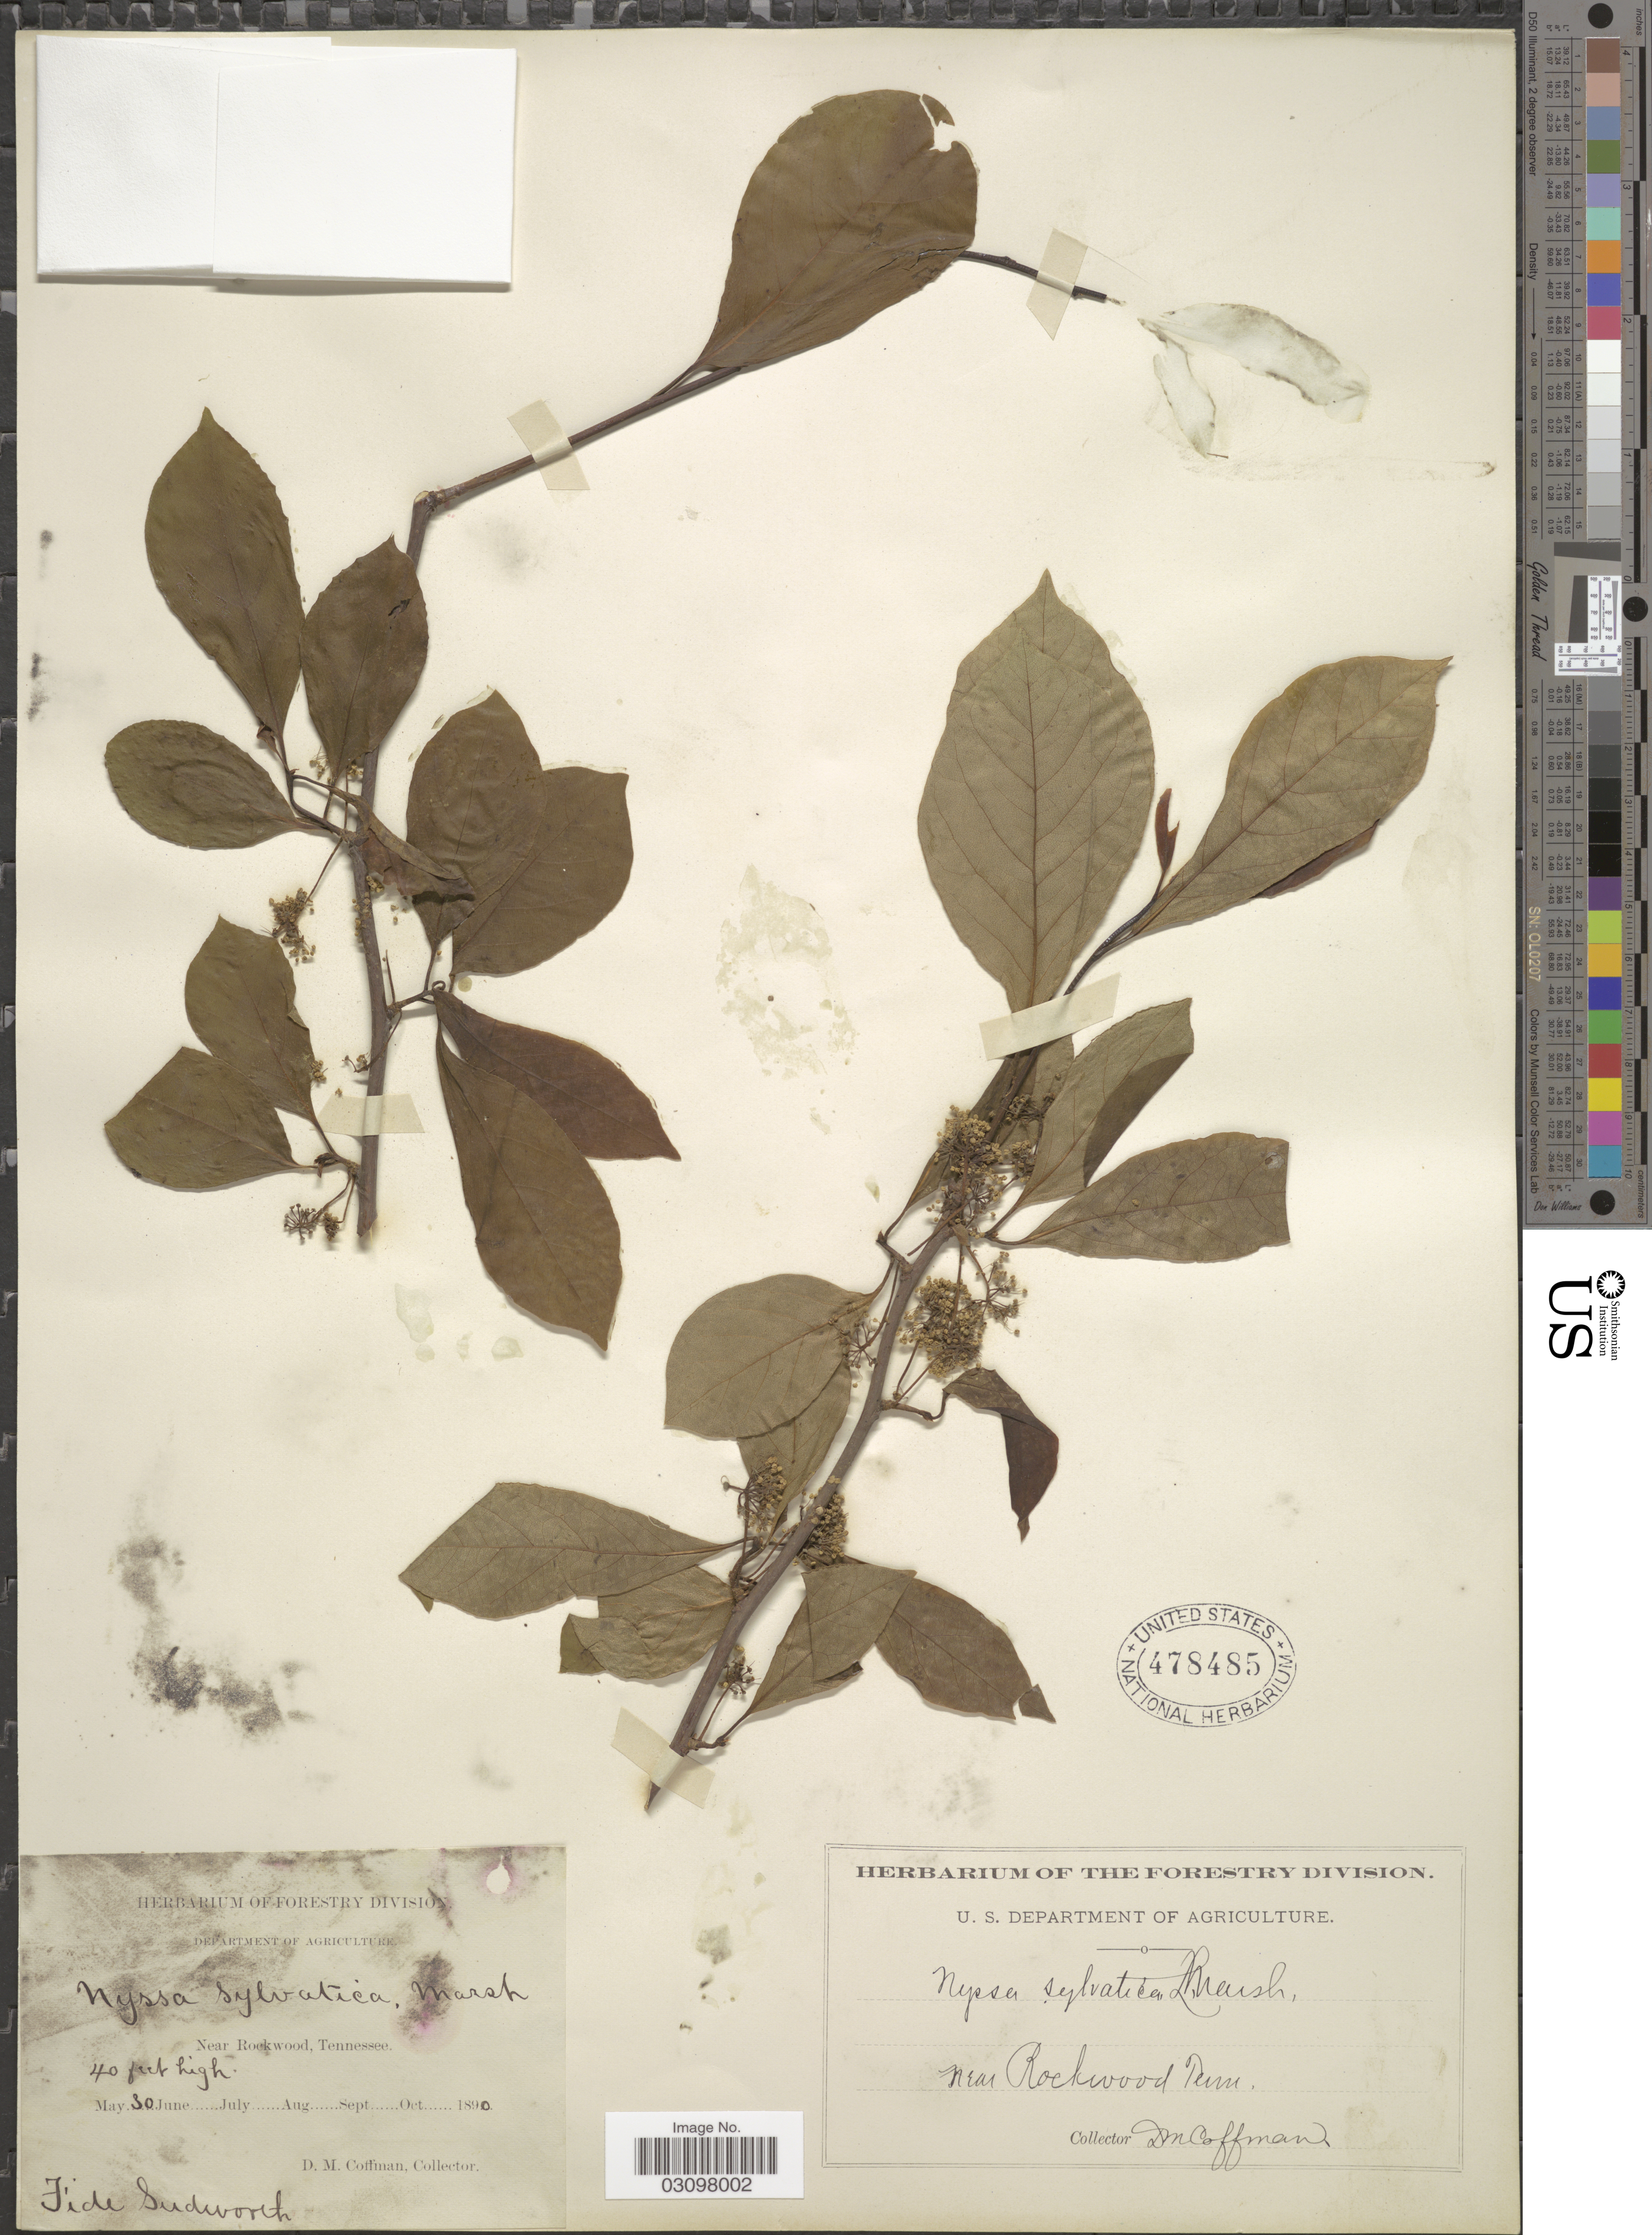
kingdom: Plantae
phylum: Tracheophyta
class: Magnoliopsida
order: Cornales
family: Nyssaceae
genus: Nyssa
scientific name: Nyssa sylvatica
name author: Marshall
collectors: D. M. Coffman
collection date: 1890-05-30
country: United States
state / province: Tennessee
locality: Near Rockwood, Tenn.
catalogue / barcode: US 478485